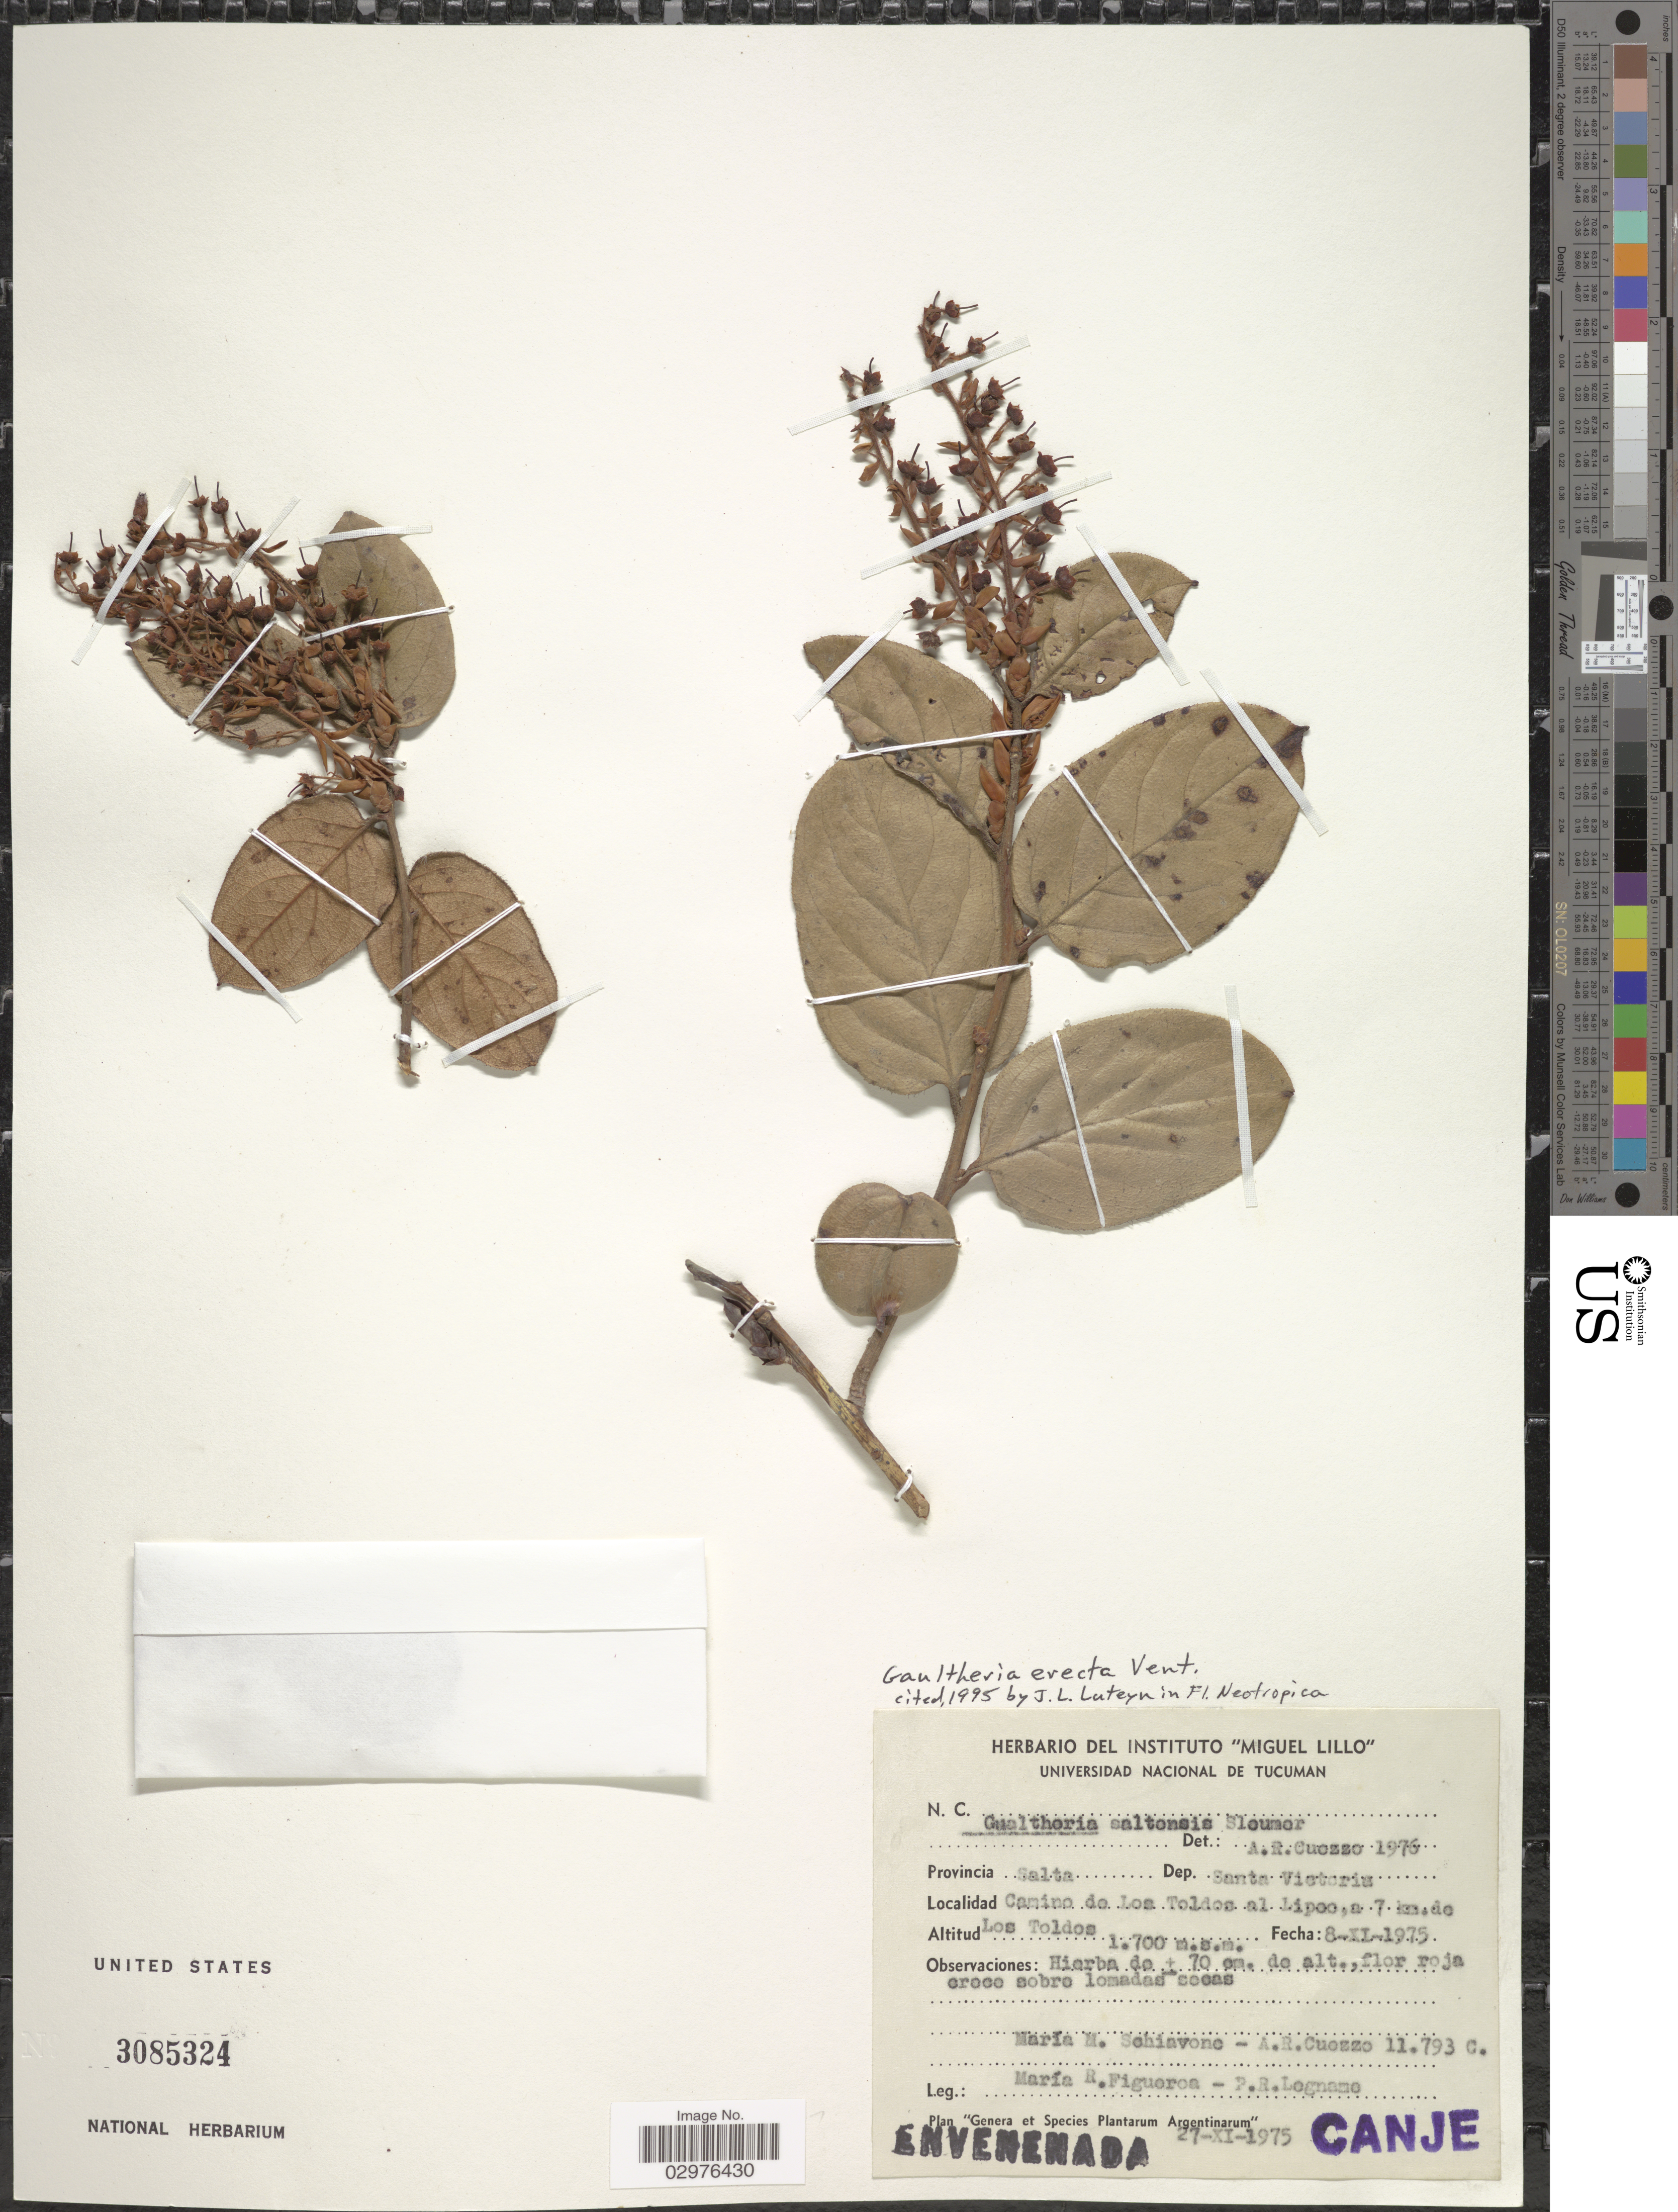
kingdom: Plantae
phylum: Tracheophyta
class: Magnoliopsida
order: Ericales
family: Ericaceae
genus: Gaultheria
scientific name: Gaultheria erecta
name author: Vent.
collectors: M. Schiavone, A. Cuezzo, M. Figueroa & P. R. Legname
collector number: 11793C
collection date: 1975-11-08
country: Argentina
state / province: Salta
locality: Provincia Salta. Dep. Santa Victoria. Camino de Los Toldos al Lipeo, a 7 km. de Los Toldos.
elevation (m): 1700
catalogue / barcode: US 3085324